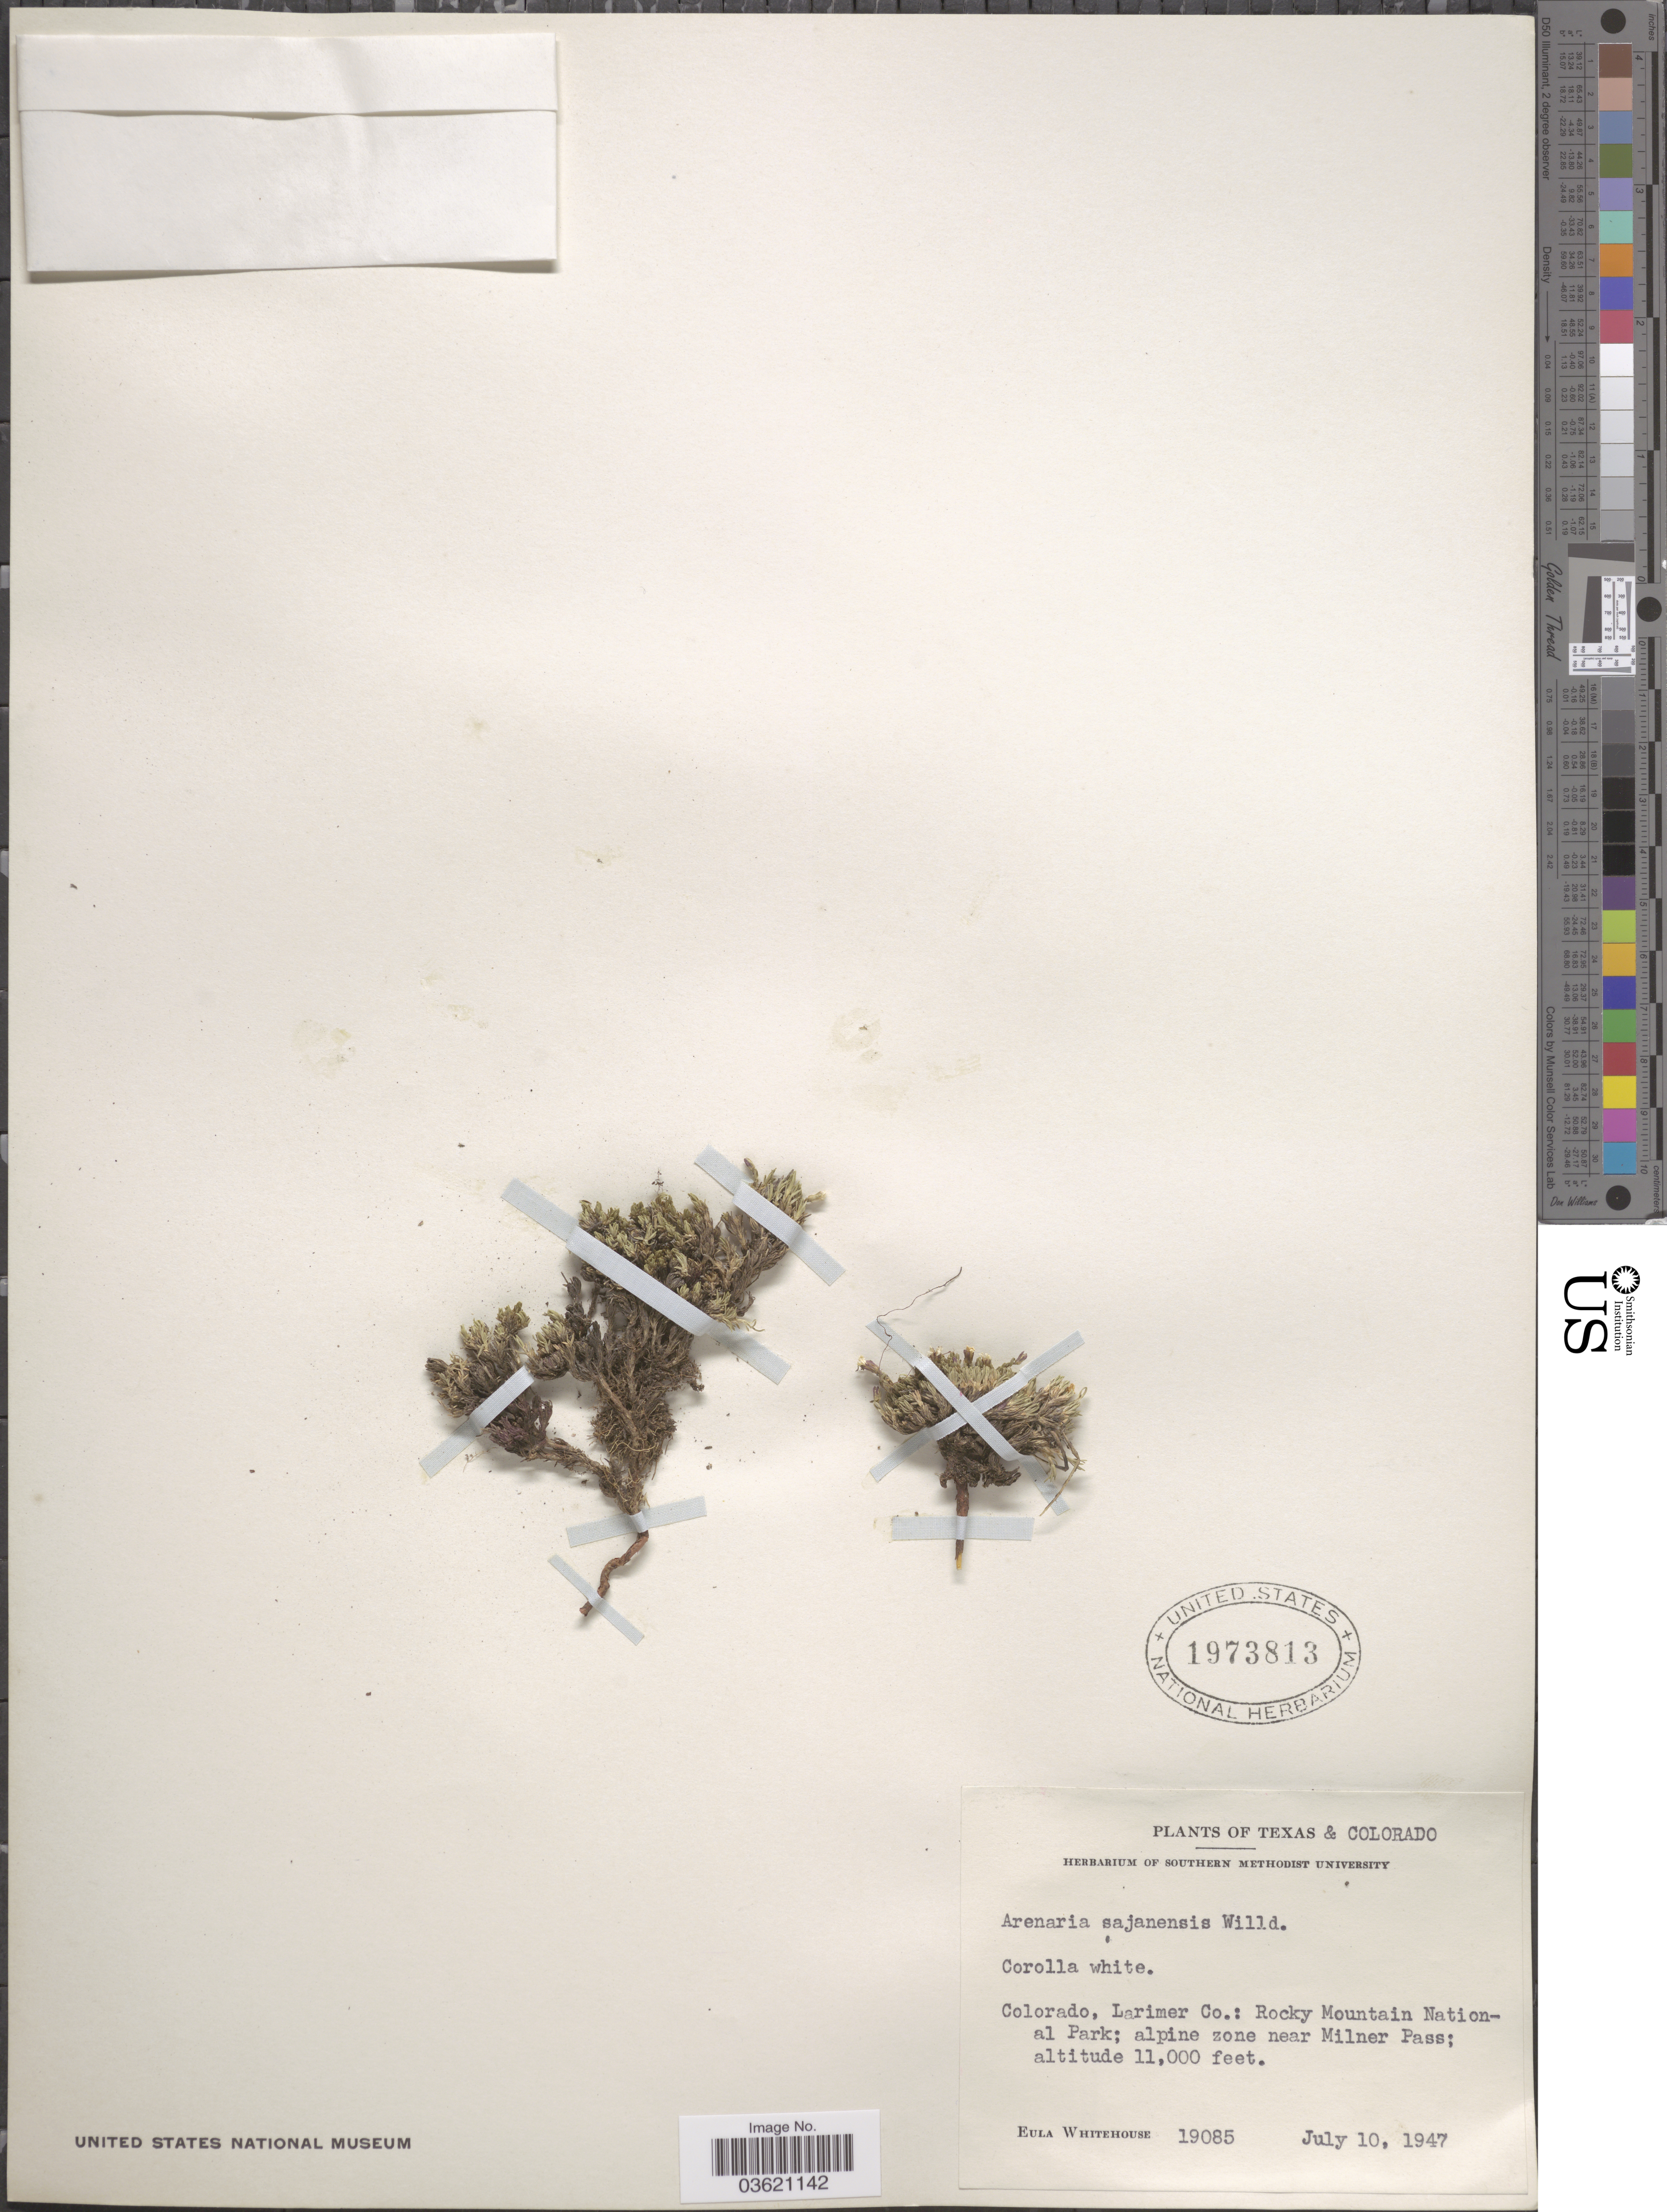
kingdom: Plantae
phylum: Tracheophyta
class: Magnoliopsida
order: Caryophyllales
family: Caryophyllaceae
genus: Cherleria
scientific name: Cherleria obtusiloba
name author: (Rydb.) A.J. Moore & Dillenb.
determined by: Strong, M. T., (US), Smithsonian Institution - National Museum of Natural History (UNITED STATES)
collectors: E. Whitehouse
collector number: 19085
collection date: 1947-07-10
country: United States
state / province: Colorado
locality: Larimer Co.: Rocky Mountain National Park; alpine zone near Milner Pass.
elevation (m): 3353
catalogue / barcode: US 1973813